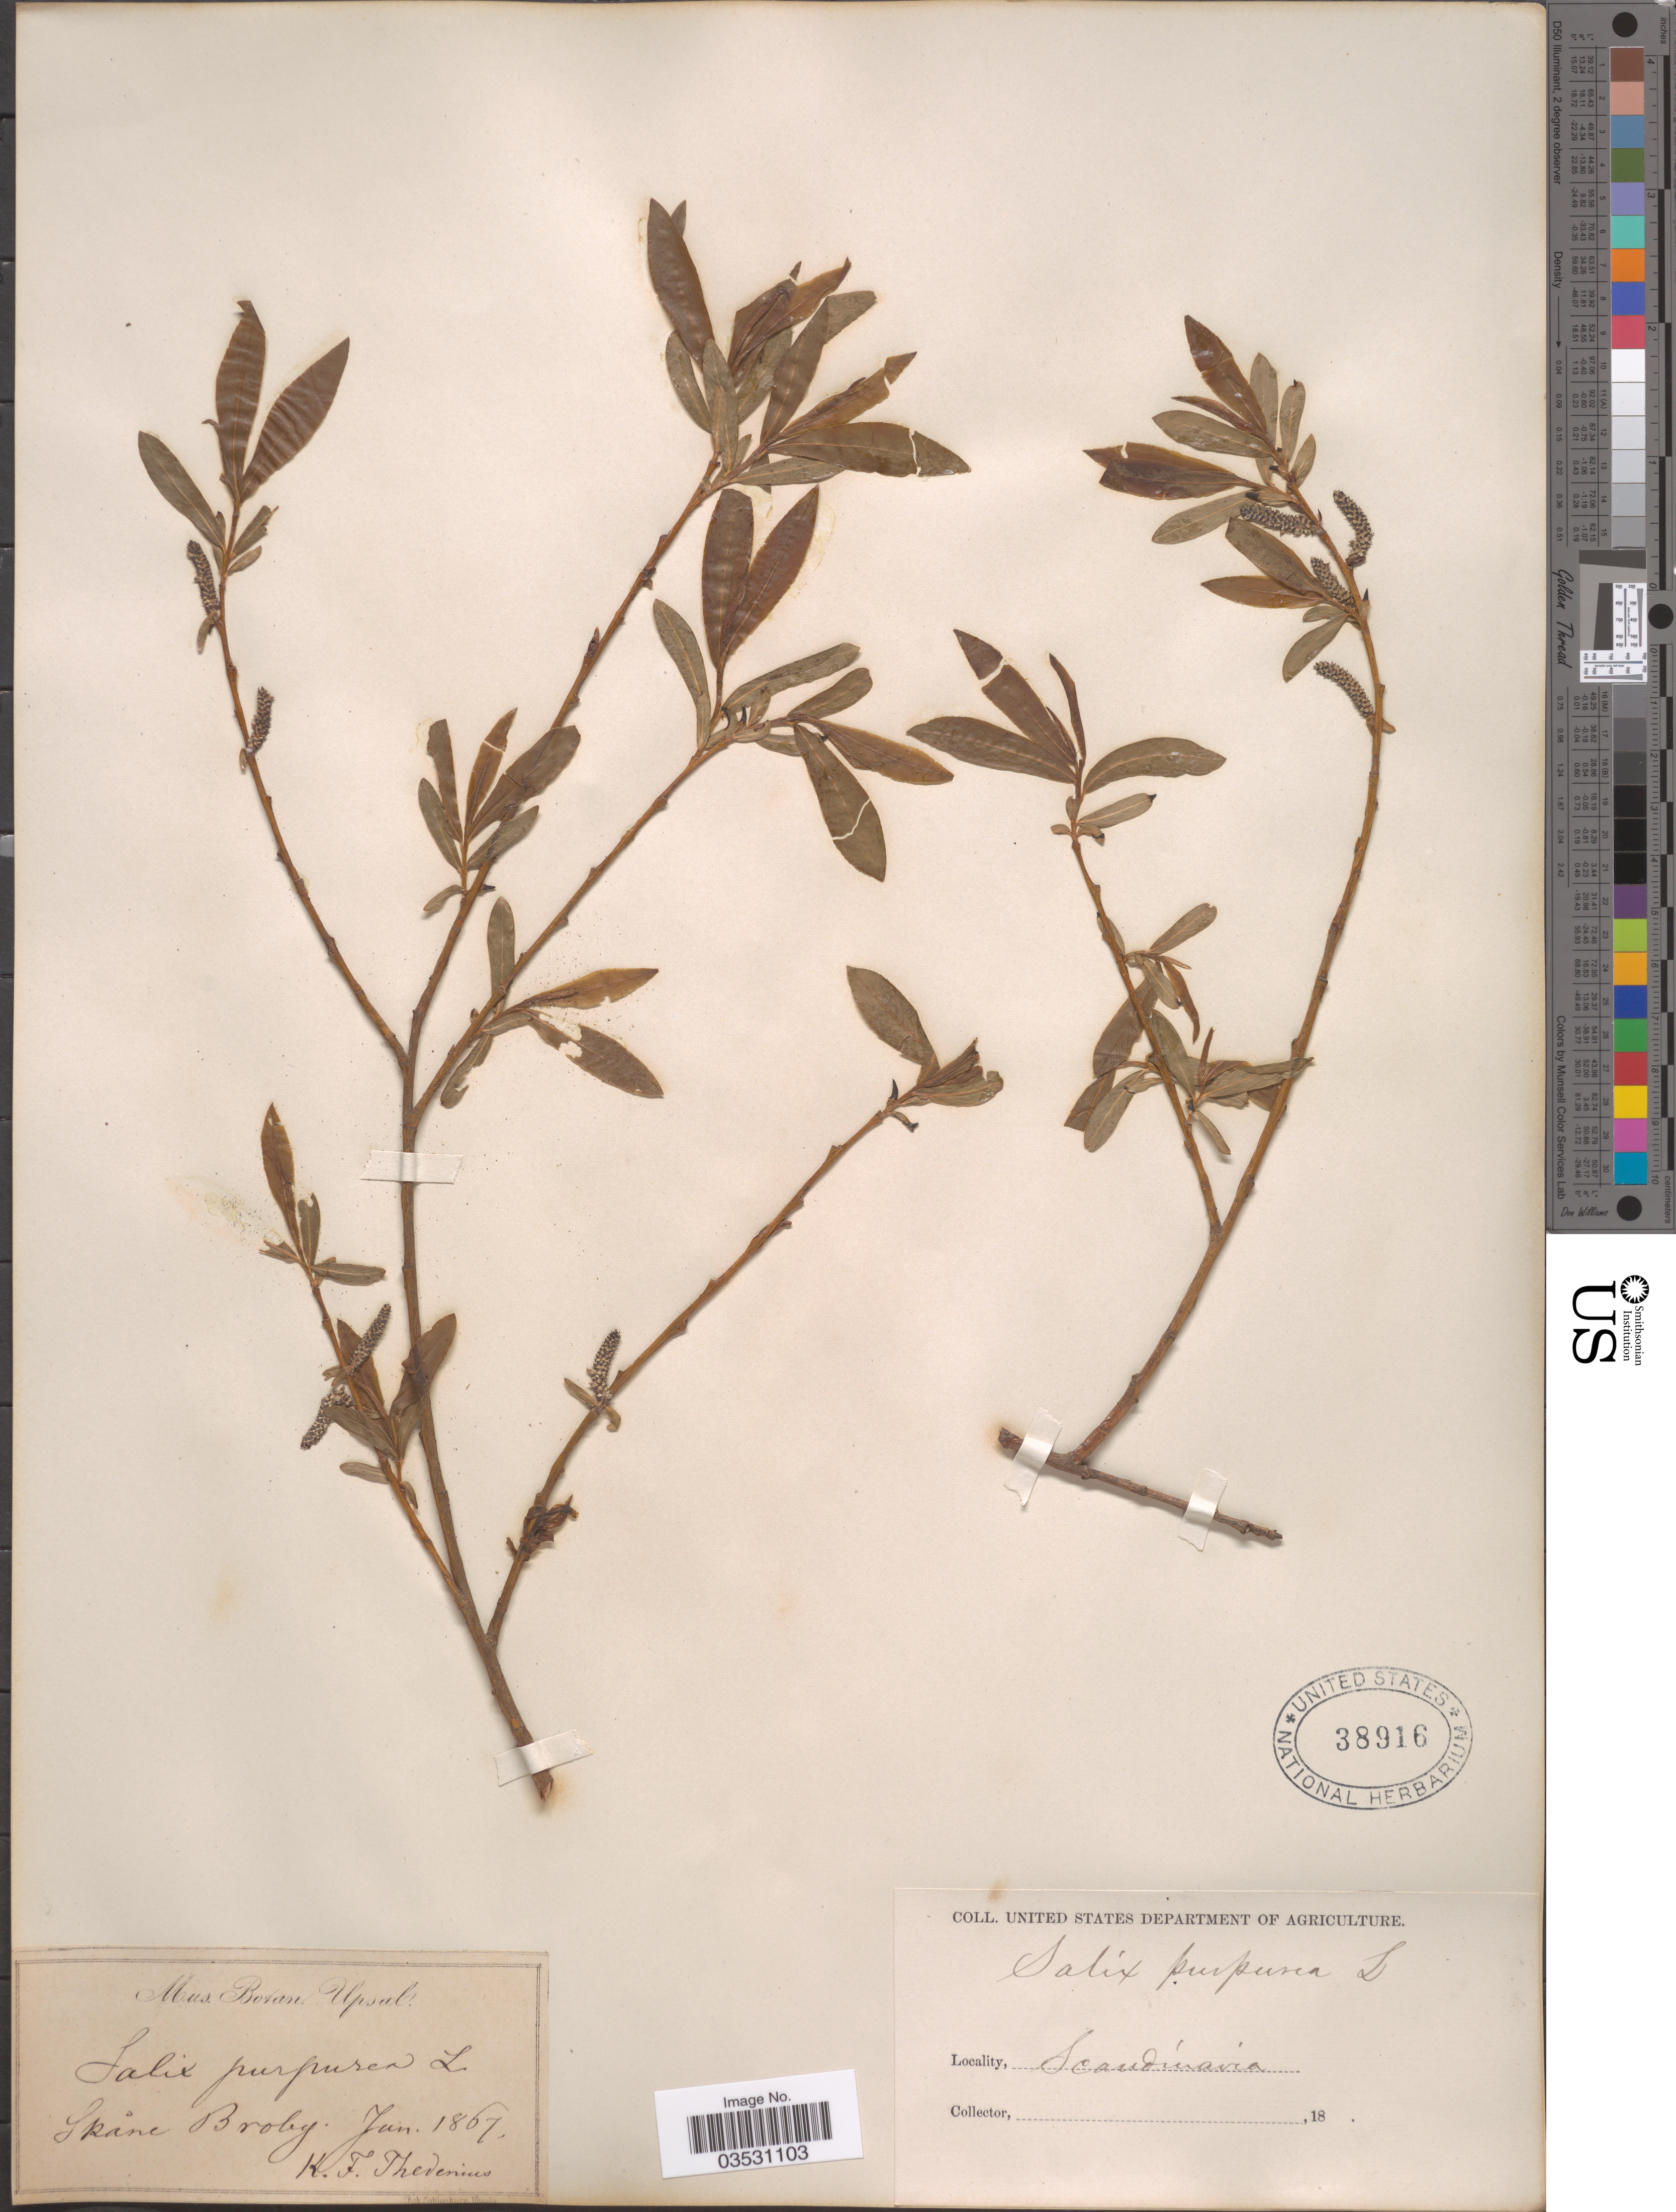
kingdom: Plantae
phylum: Tracheophyta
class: Magnoliopsida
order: Malpighiales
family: Salicaceae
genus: Salix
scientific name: Salix purpurea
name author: L.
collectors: K. Thedenius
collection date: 1867-06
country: Sweden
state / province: Skåne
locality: Broby. Scandinavia [unsure placement].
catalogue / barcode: US 38916